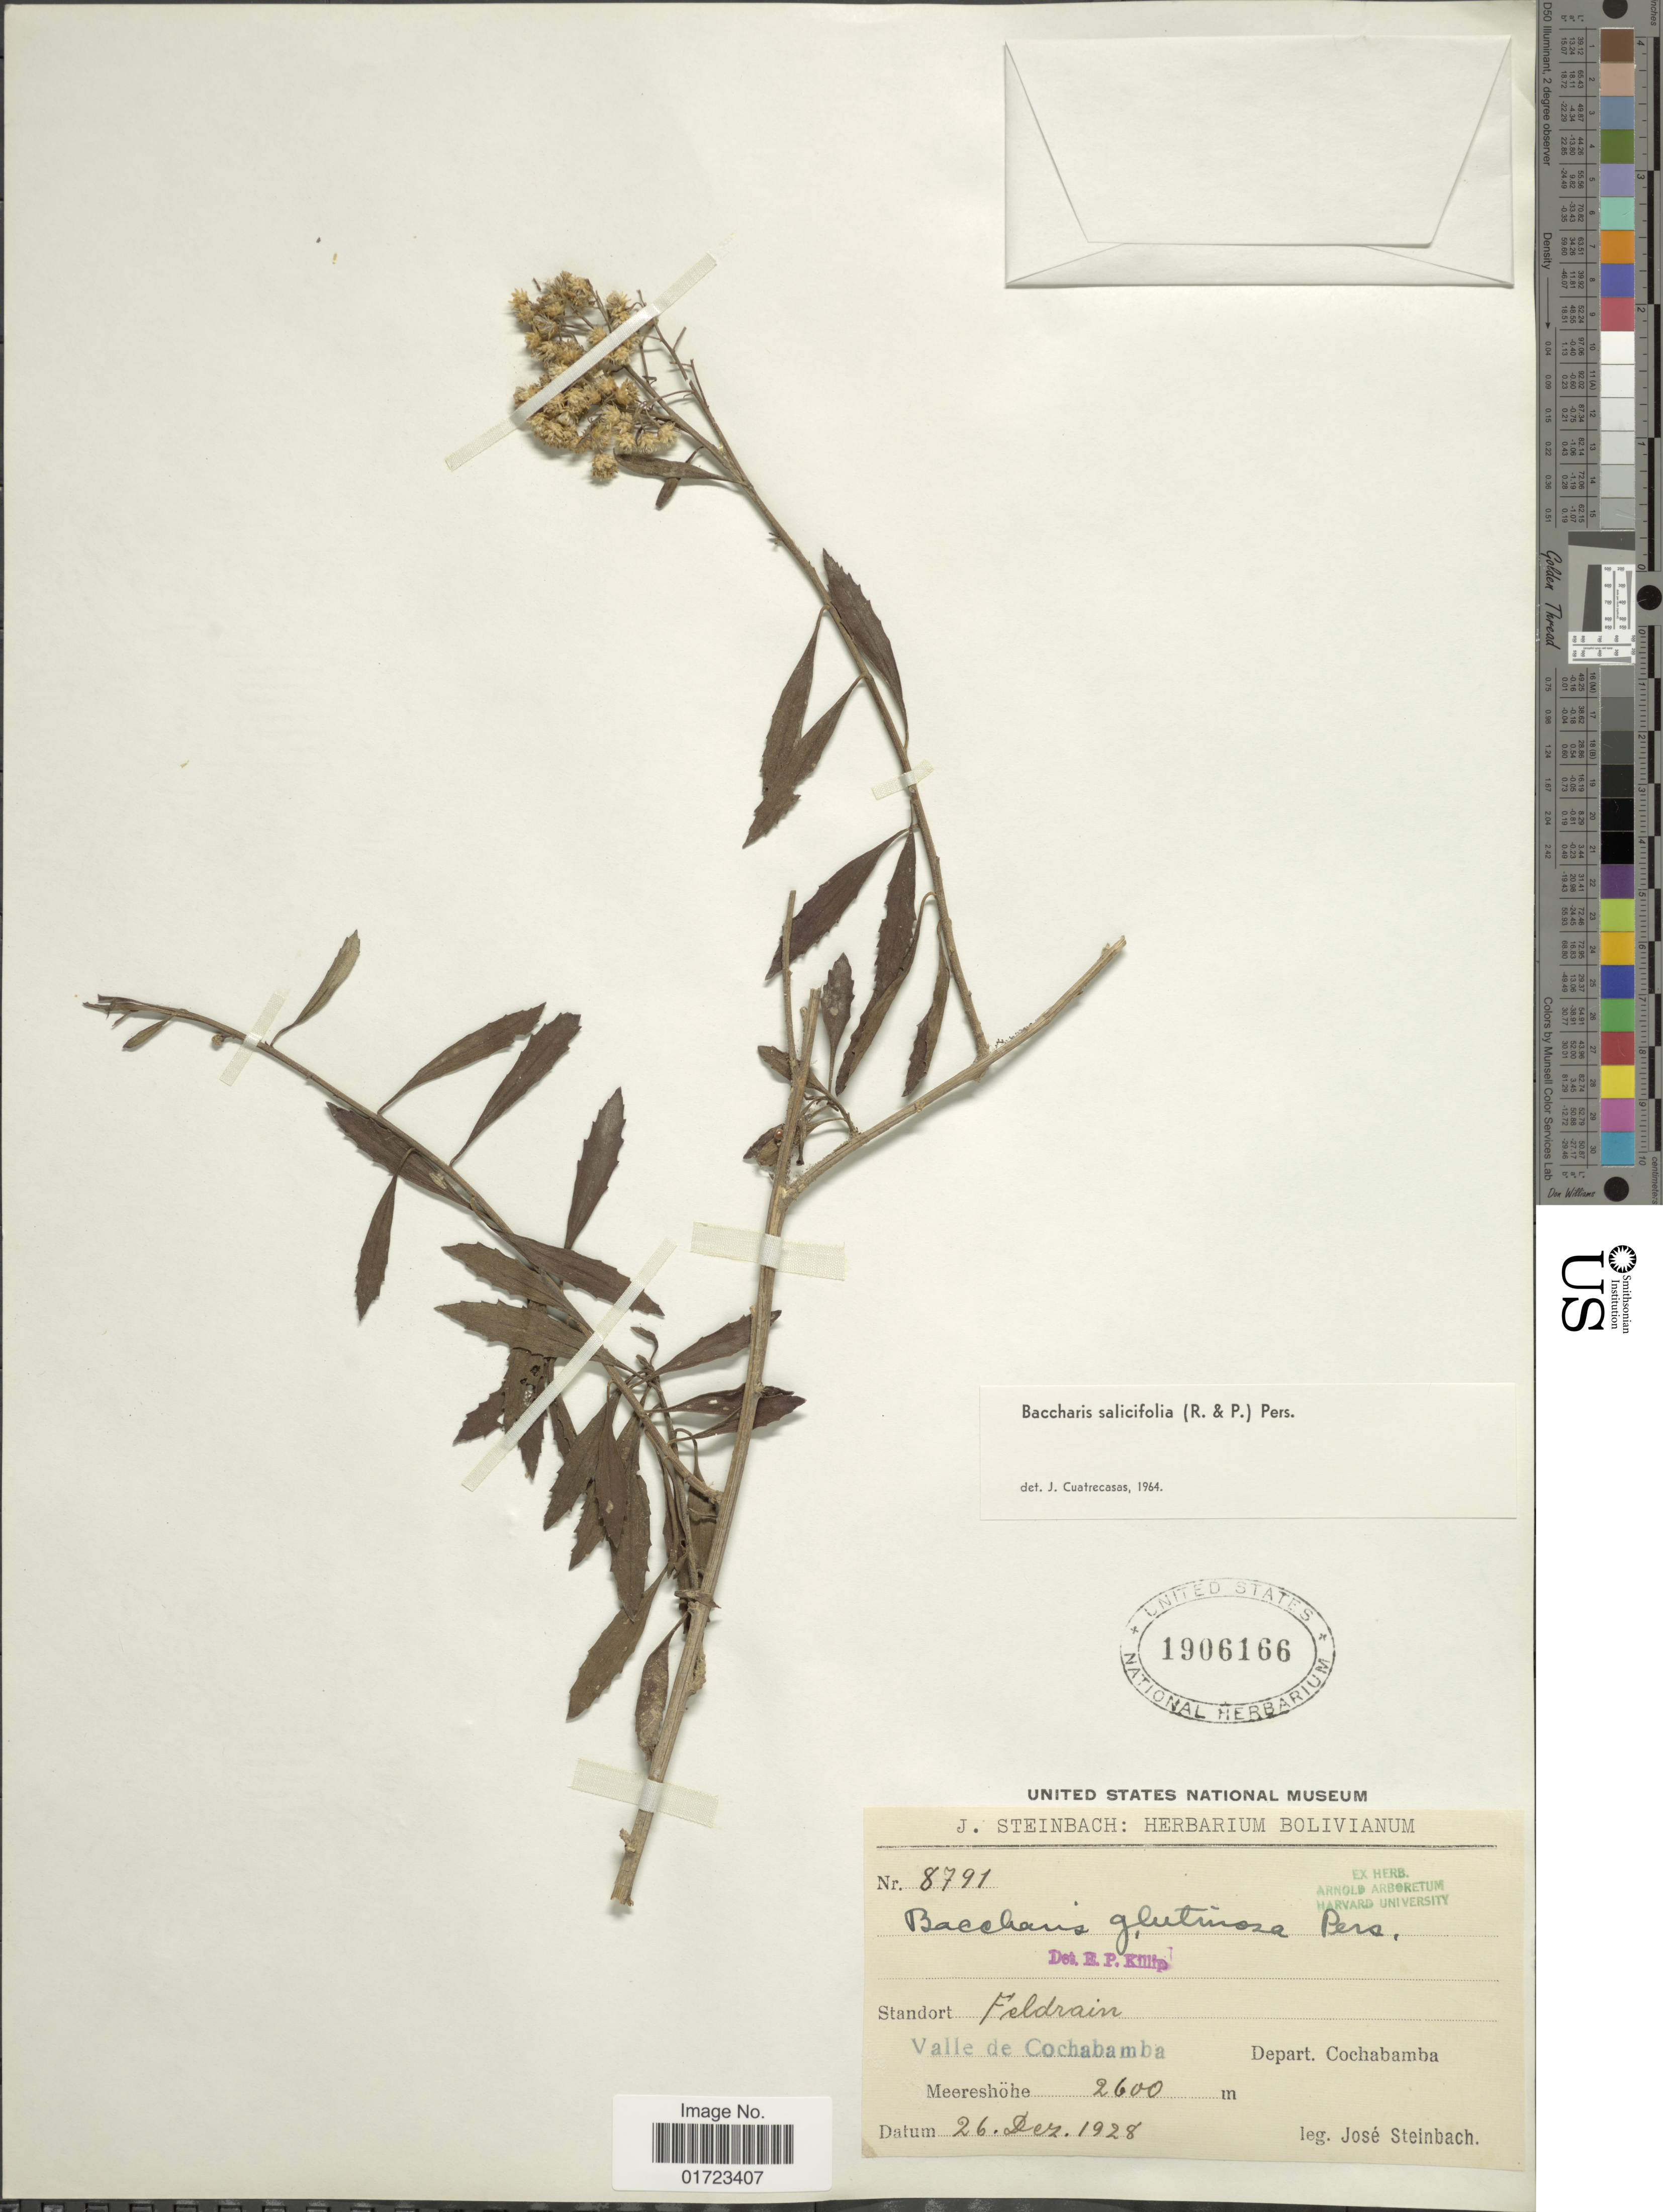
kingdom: Plantae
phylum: Tracheophyta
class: Magnoliopsida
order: Asterales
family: Asteraceae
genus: Baccharis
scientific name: Baccharis salicifolia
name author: (Ruiz & Pav.) Pers.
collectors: J. Steinbach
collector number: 8791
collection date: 1928-12-26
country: Bolivia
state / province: Cochabamba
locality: Valle de Cochabamba, Depart. Cochabamba.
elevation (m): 2600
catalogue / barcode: US 1906166